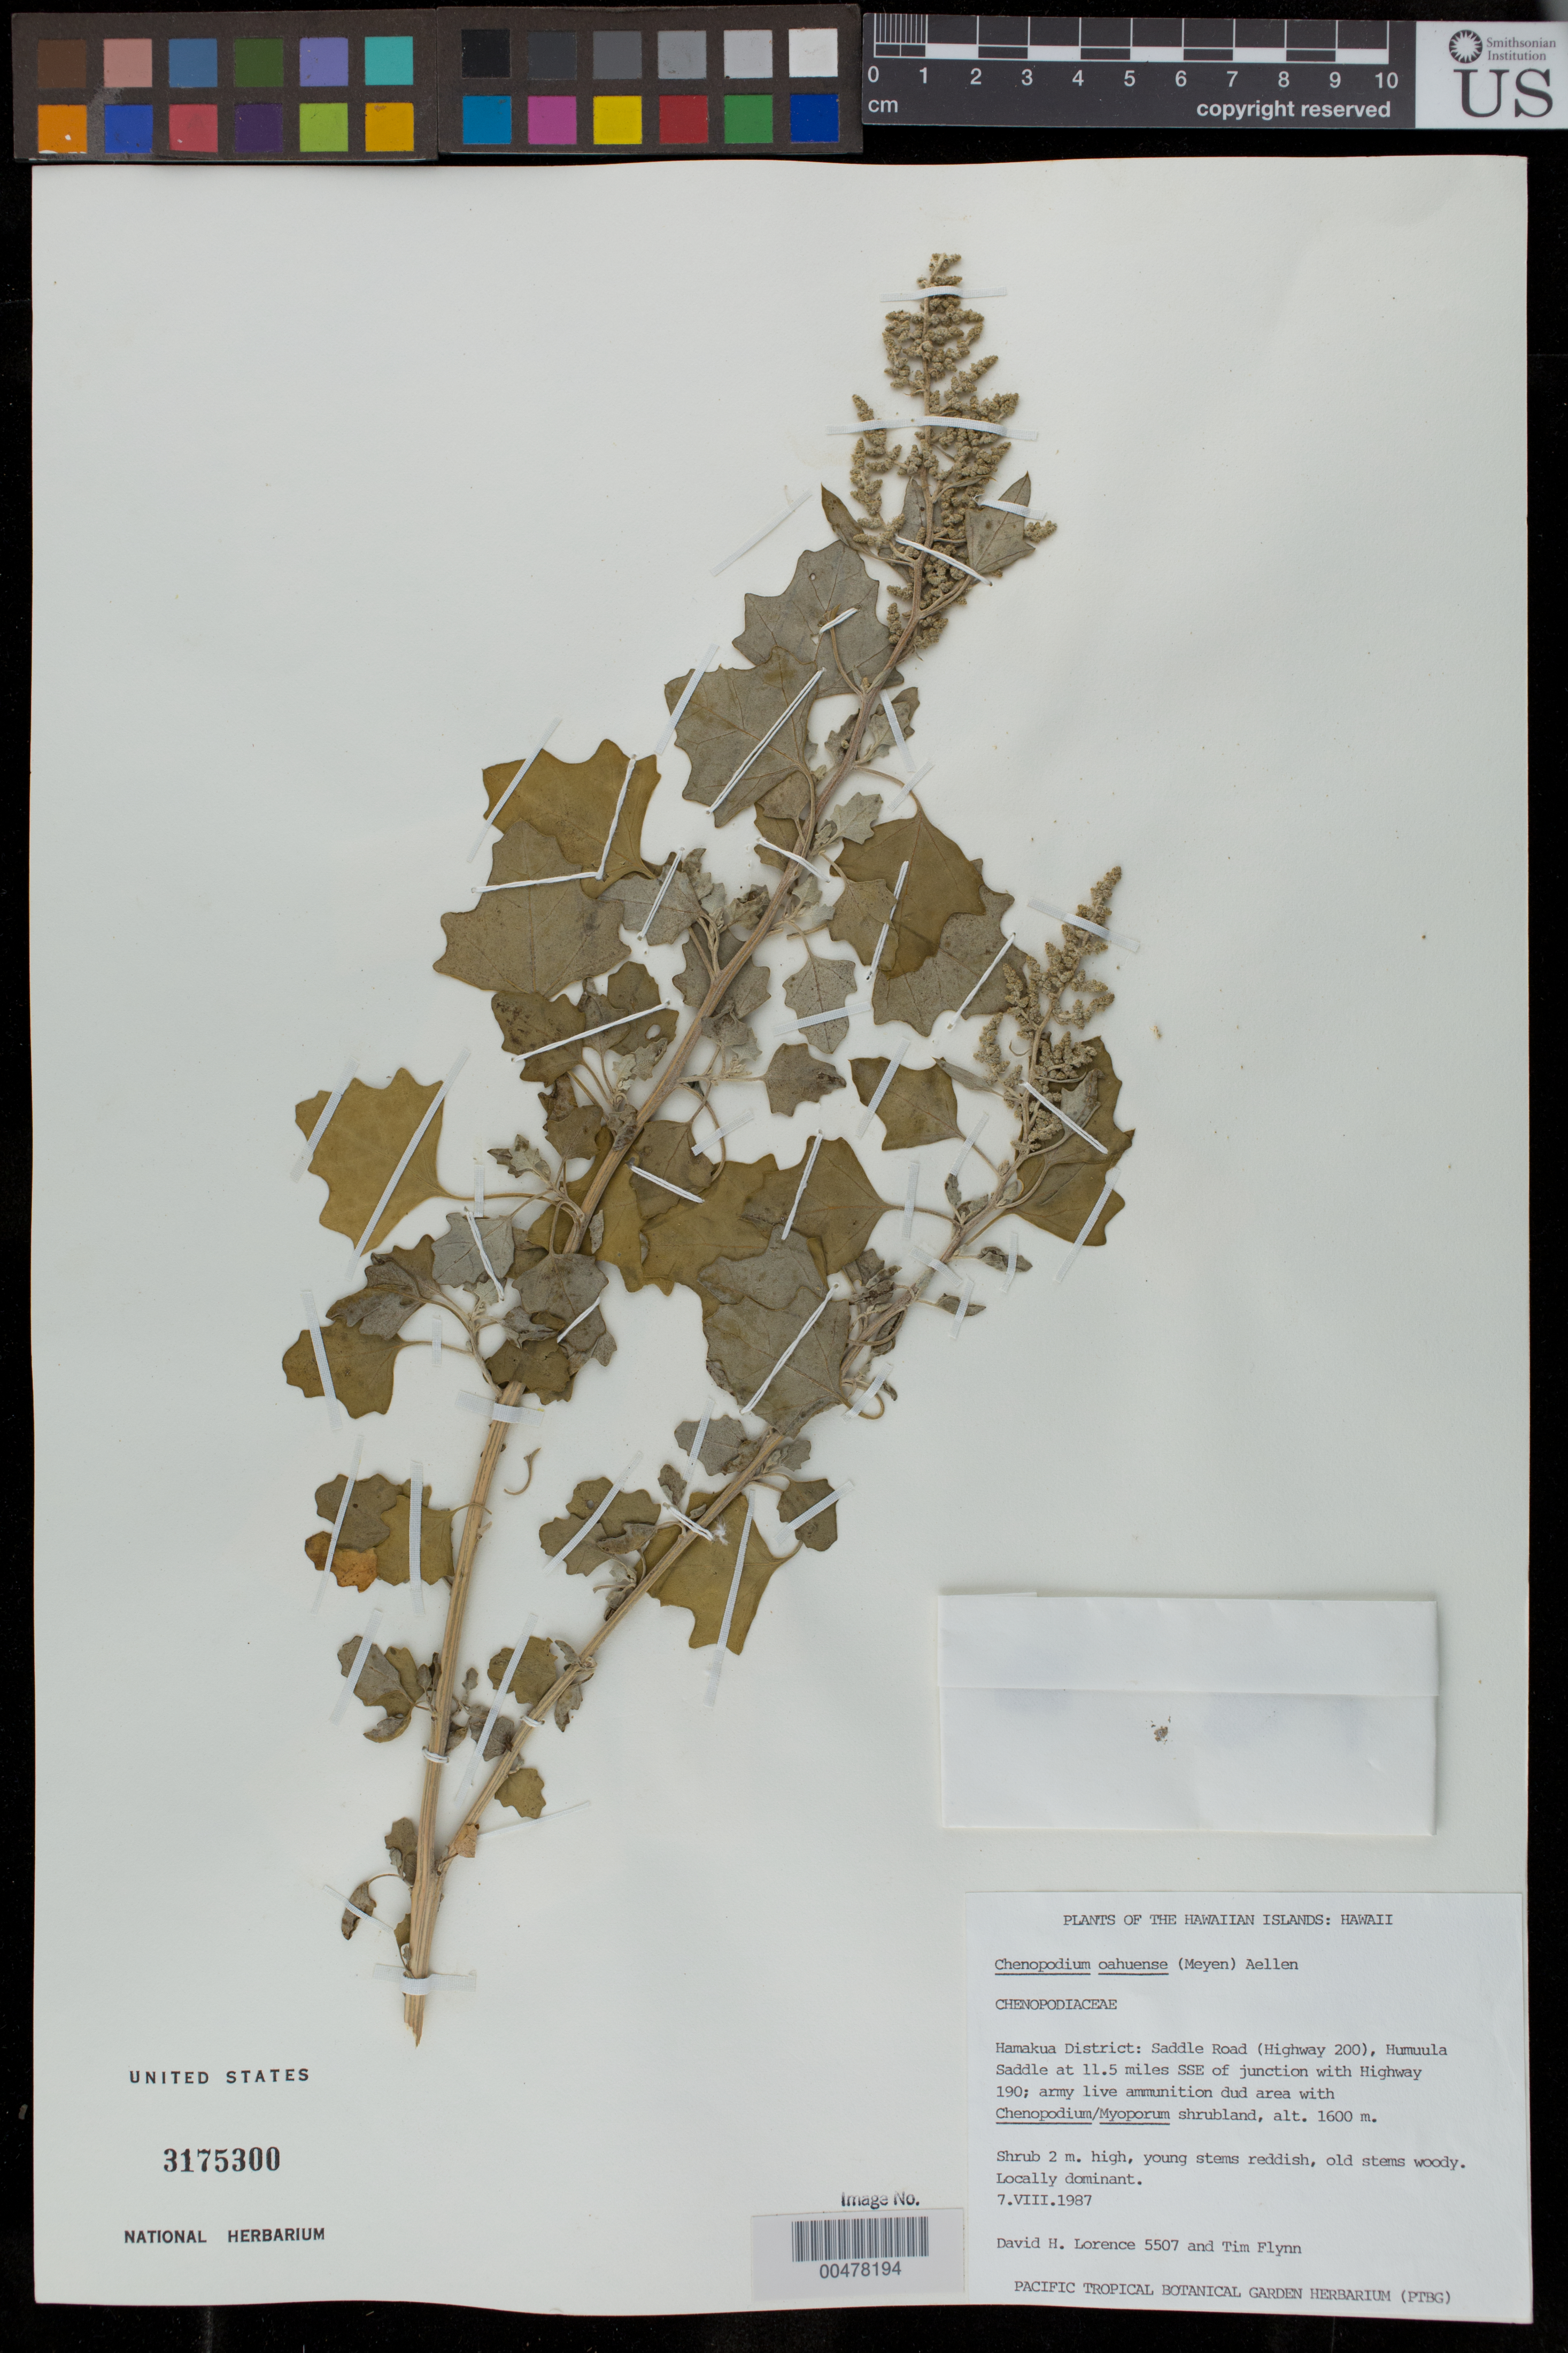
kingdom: Plantae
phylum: Tracheophyta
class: Magnoliopsida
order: Caryophyllales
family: Amaranthaceae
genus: Chenopodium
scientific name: Chenopodium oahuense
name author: (Meyen) Aellen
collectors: D. Lorence & T. W. Flynn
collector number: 5507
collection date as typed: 7 Aug 1987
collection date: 1987-08-07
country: United States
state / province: Hawaii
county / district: Hawaii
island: Hawaii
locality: Hamakua Dist, Saddle Rd (Hwy 200), Humuula Saddle at 11.5 mi SSE of jct with Hwy 190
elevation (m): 1600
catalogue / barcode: US 3175300